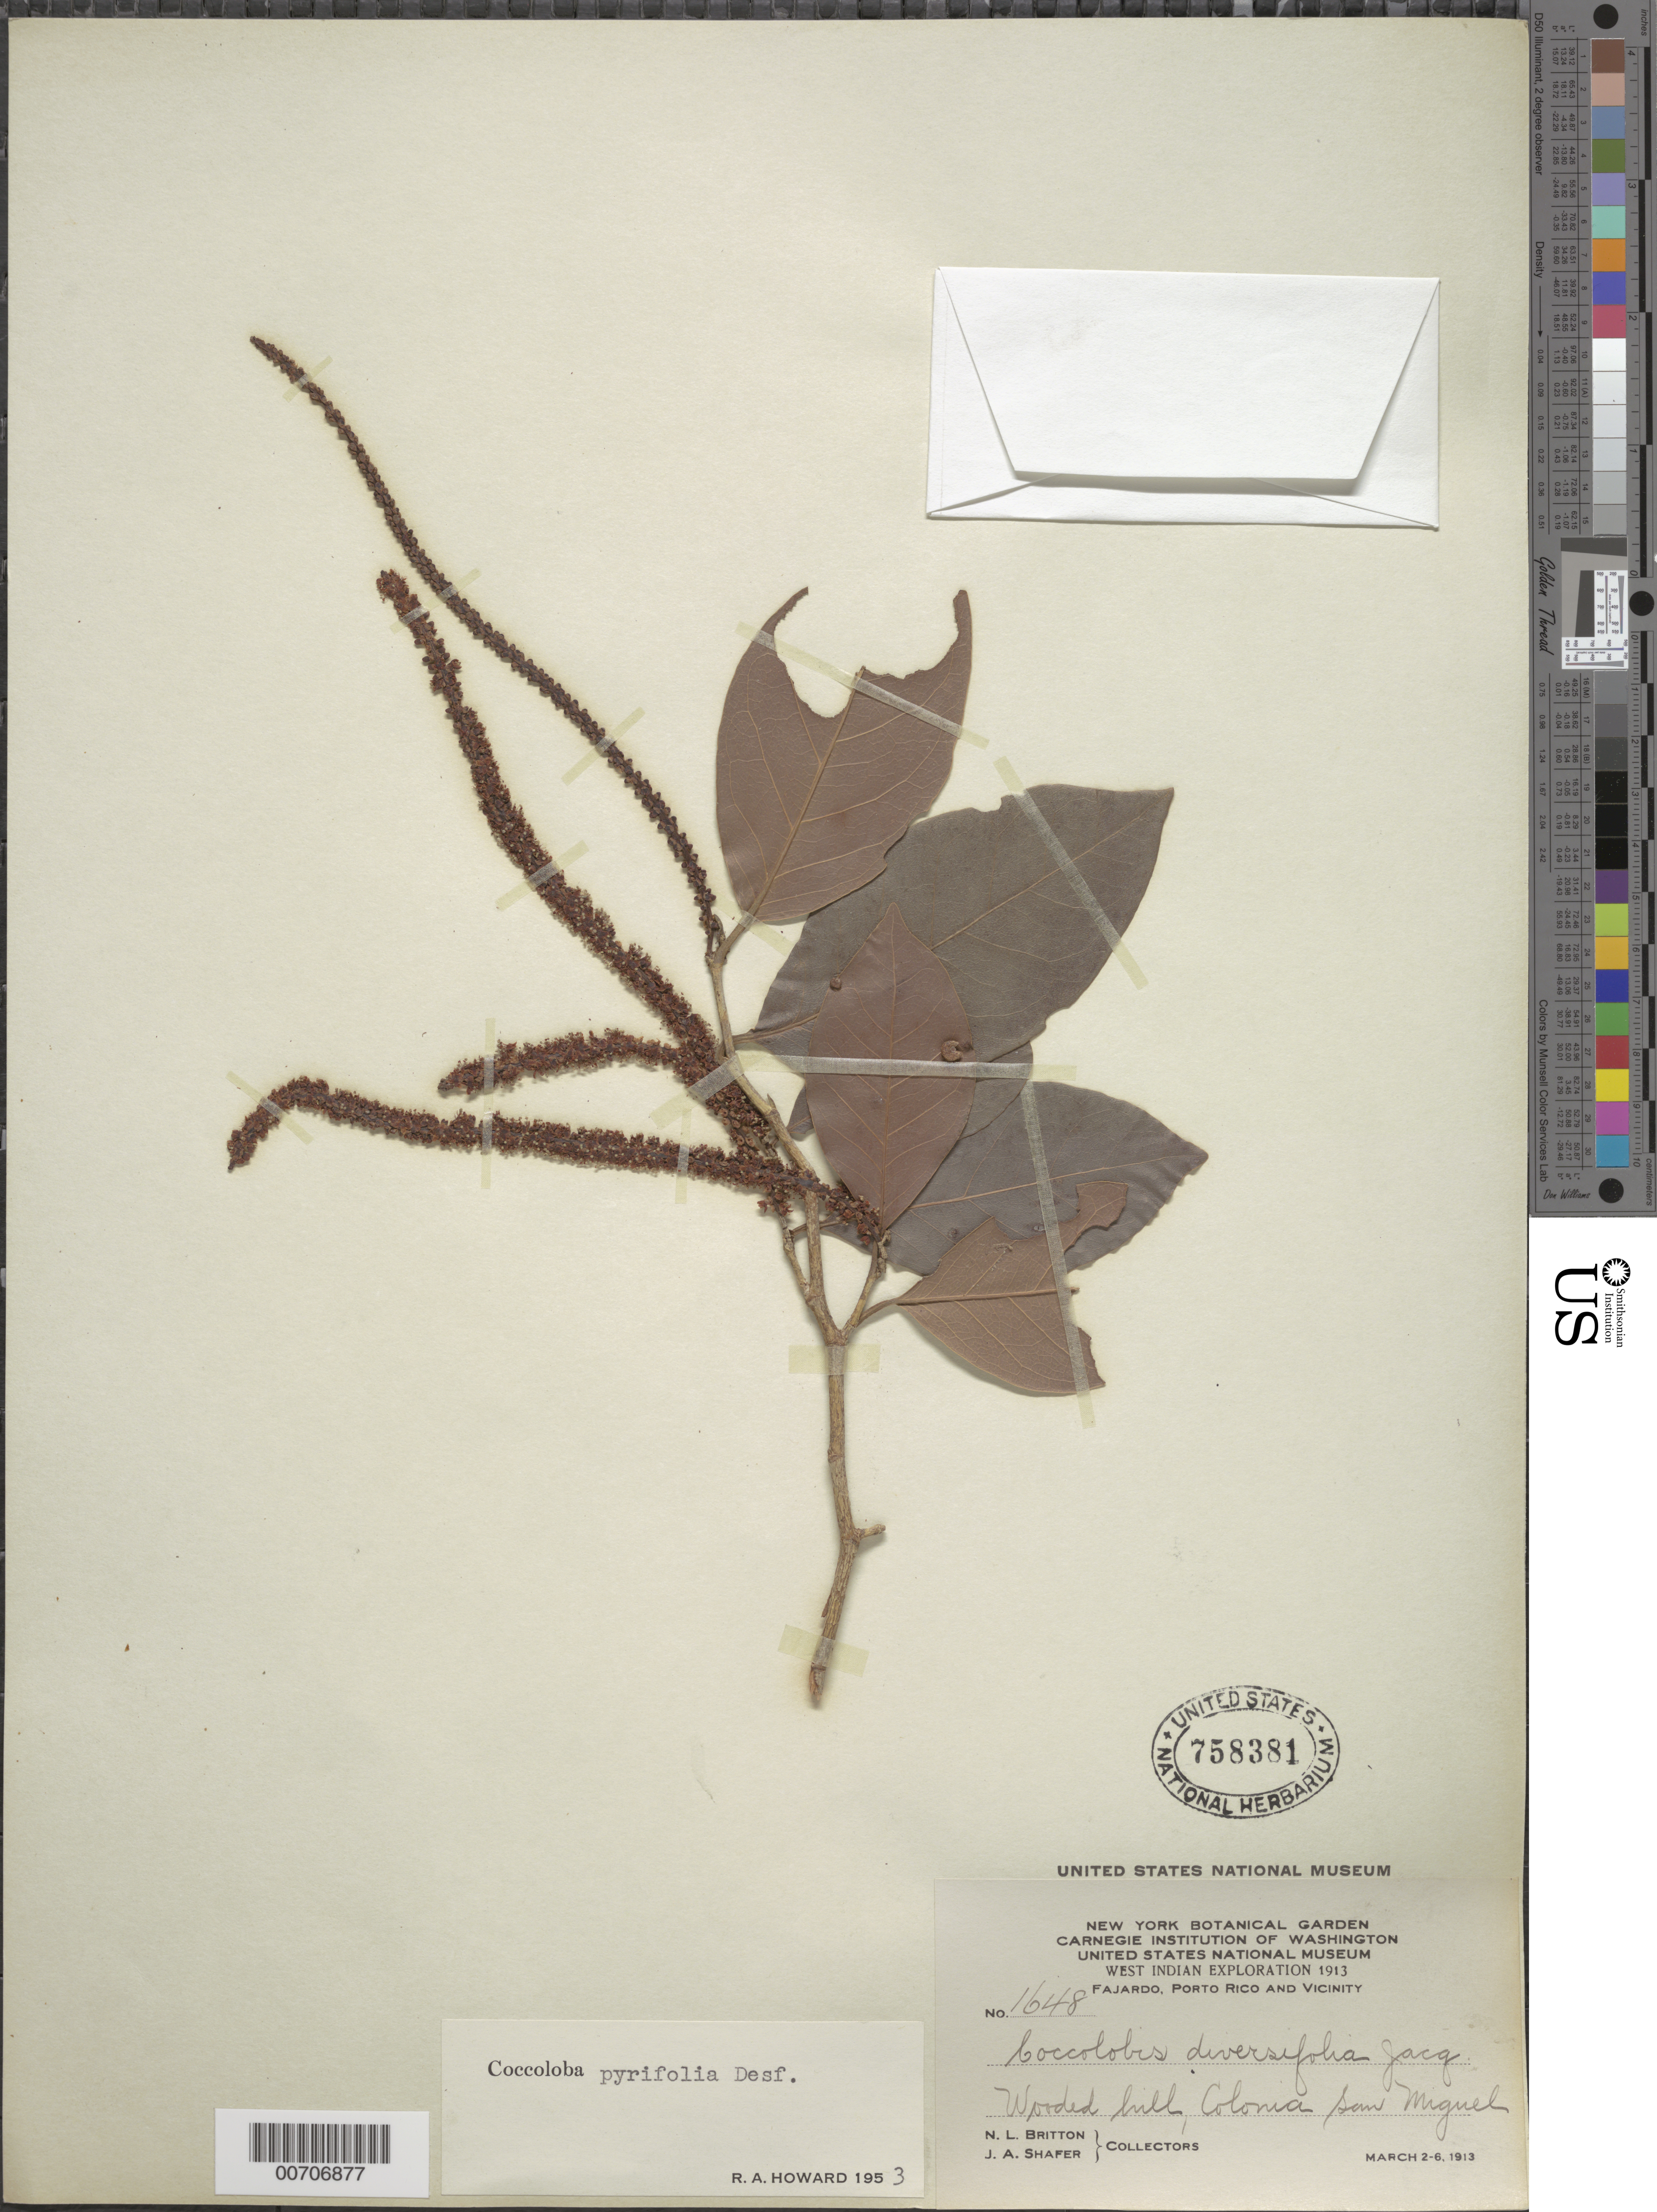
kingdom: Plantae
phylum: Tracheophyta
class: Magnoliopsida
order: Caryophyllales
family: Polygonaceae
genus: Coccoloba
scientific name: Coccoloba pyrifolia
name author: Desf.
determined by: Howard, R. A.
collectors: N. Britton & J. A. Shafer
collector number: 1648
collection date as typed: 02 Mar 1913 to 6 Mar 1913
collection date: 1913-03-02/1913-03-06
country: Puerto Rico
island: Greater Antilles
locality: Fajardo, vic of; Colonia San Miguel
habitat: Wooded hill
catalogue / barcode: US 758381